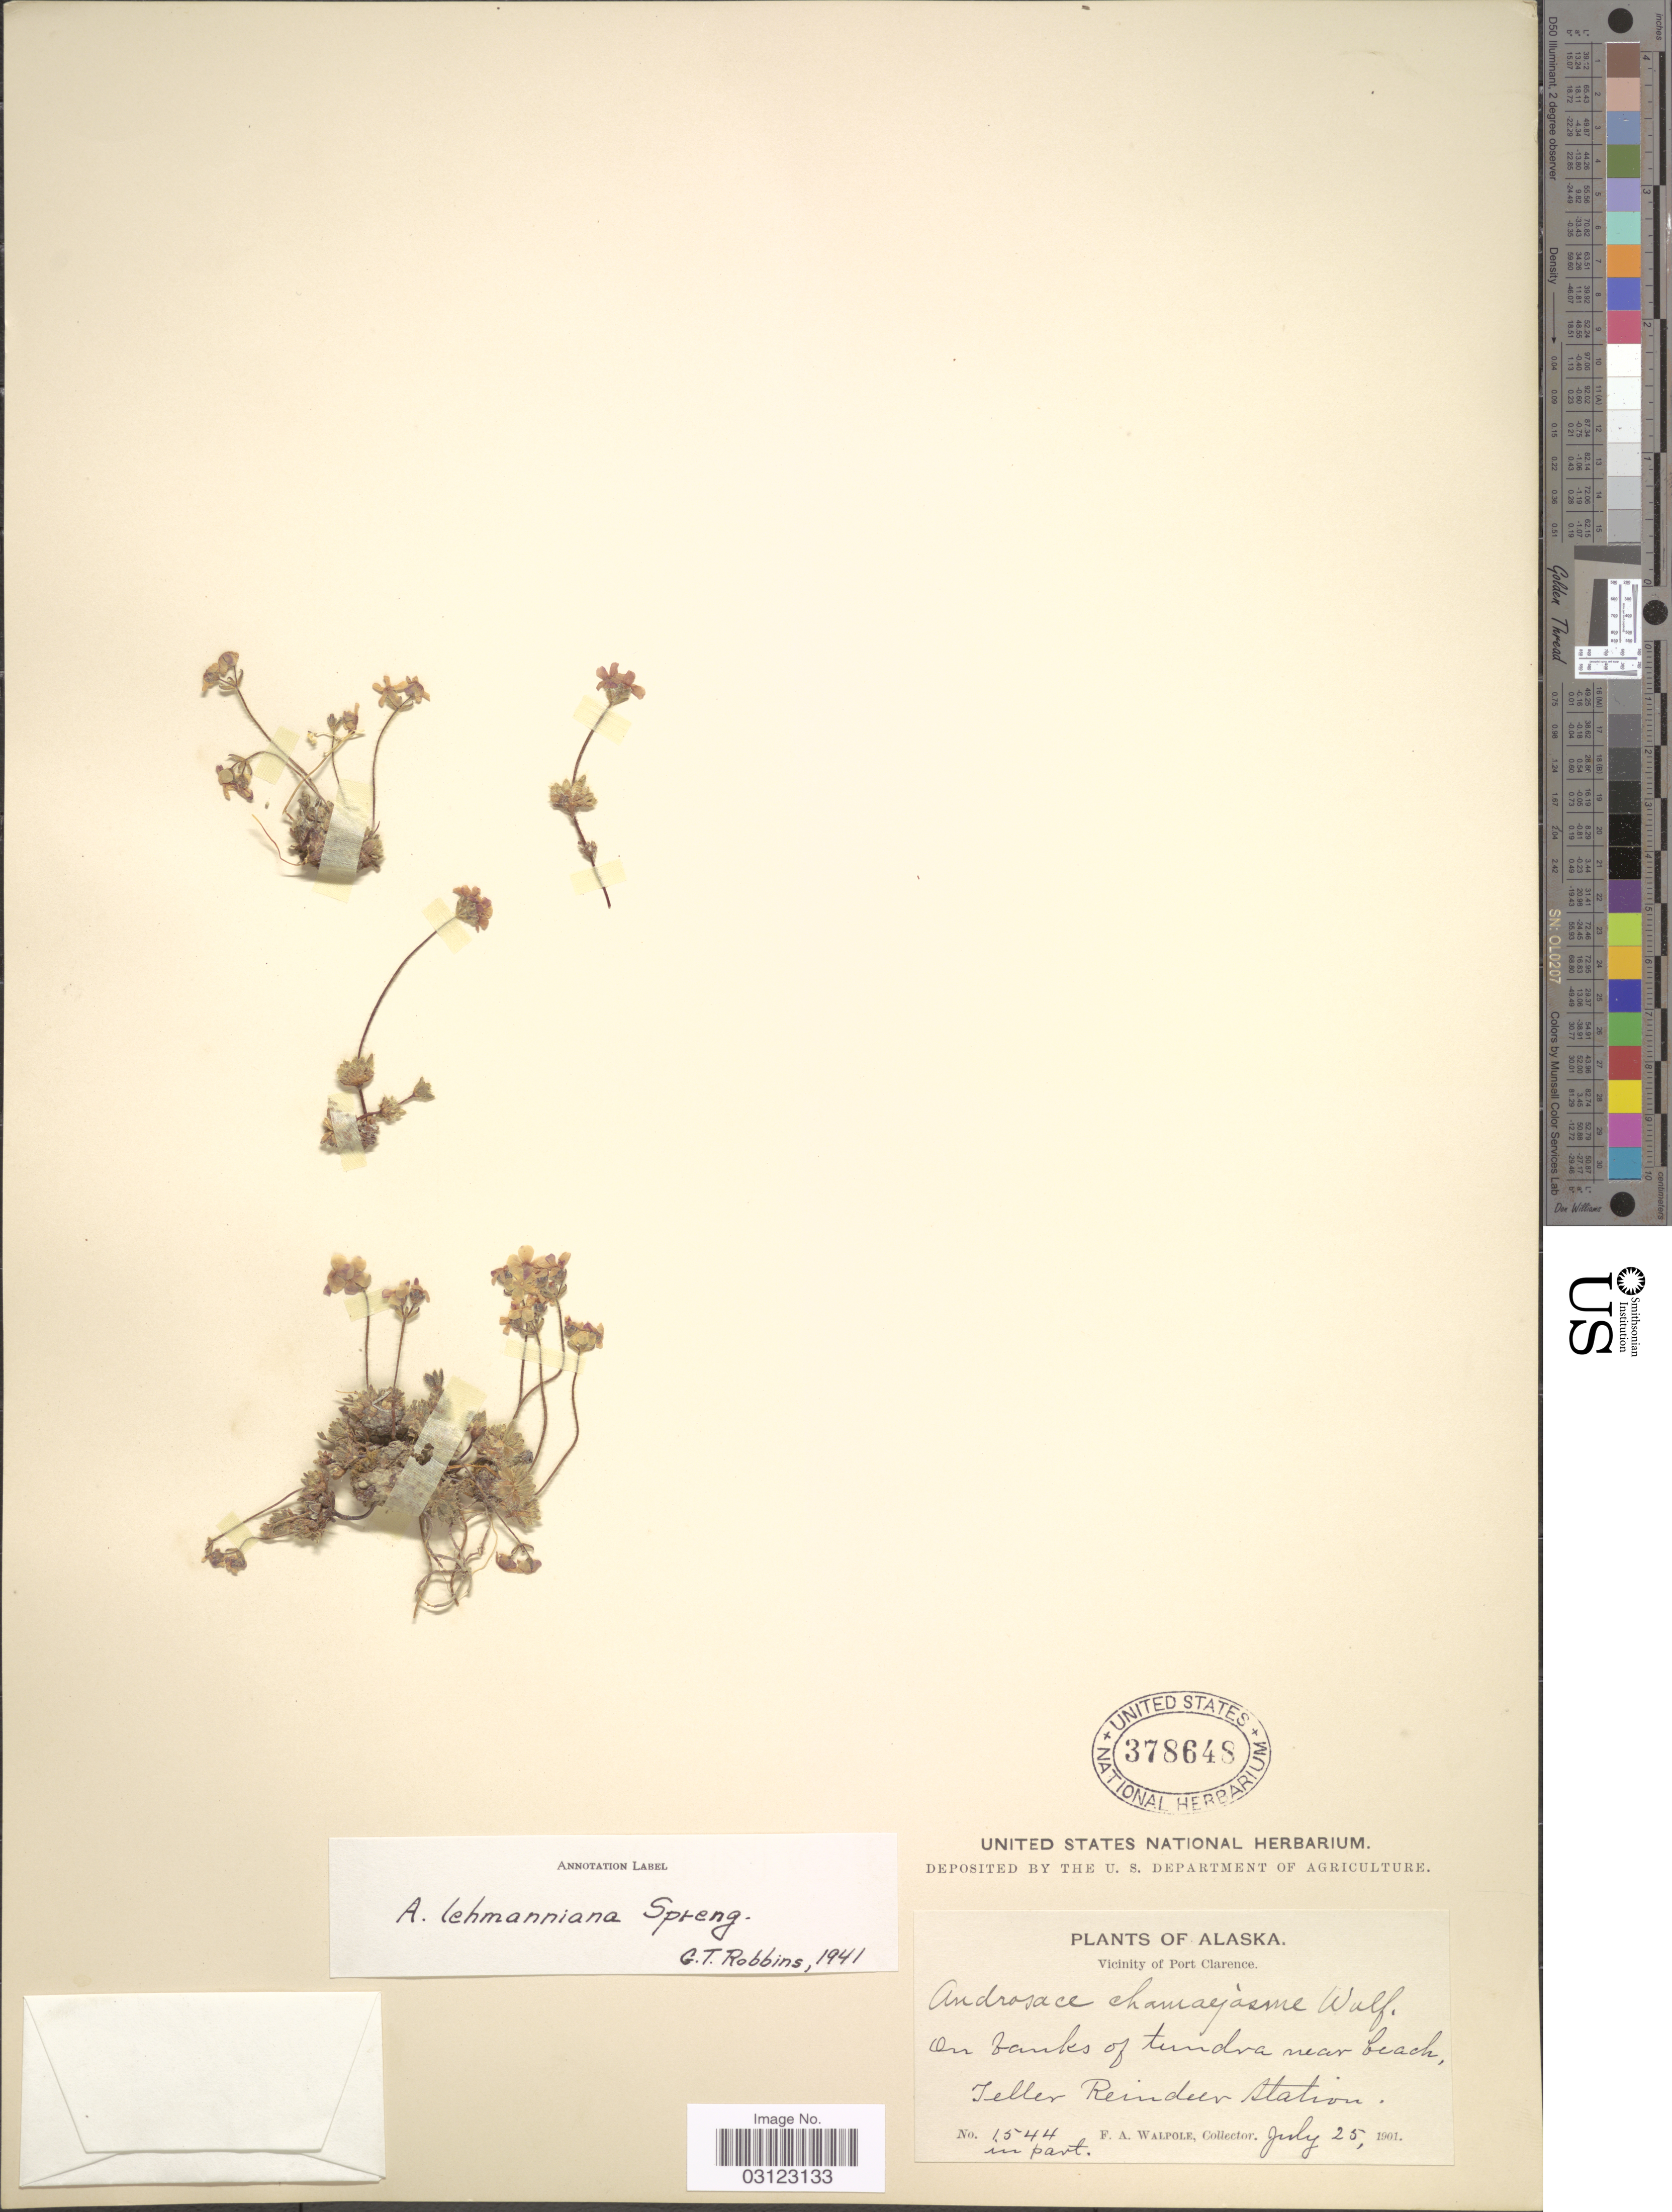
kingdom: Plantae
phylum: Tracheophyta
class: Magnoliopsida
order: Ericales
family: Primulaceae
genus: Androsace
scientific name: Androsace lehmanniana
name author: Spreng.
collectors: F. Walpole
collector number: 1544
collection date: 1901-07-25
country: United States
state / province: Alaska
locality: Vicinity of Port Clarence. On banks of tundra near beach, Teller Reindeer Station.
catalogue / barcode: US 378648